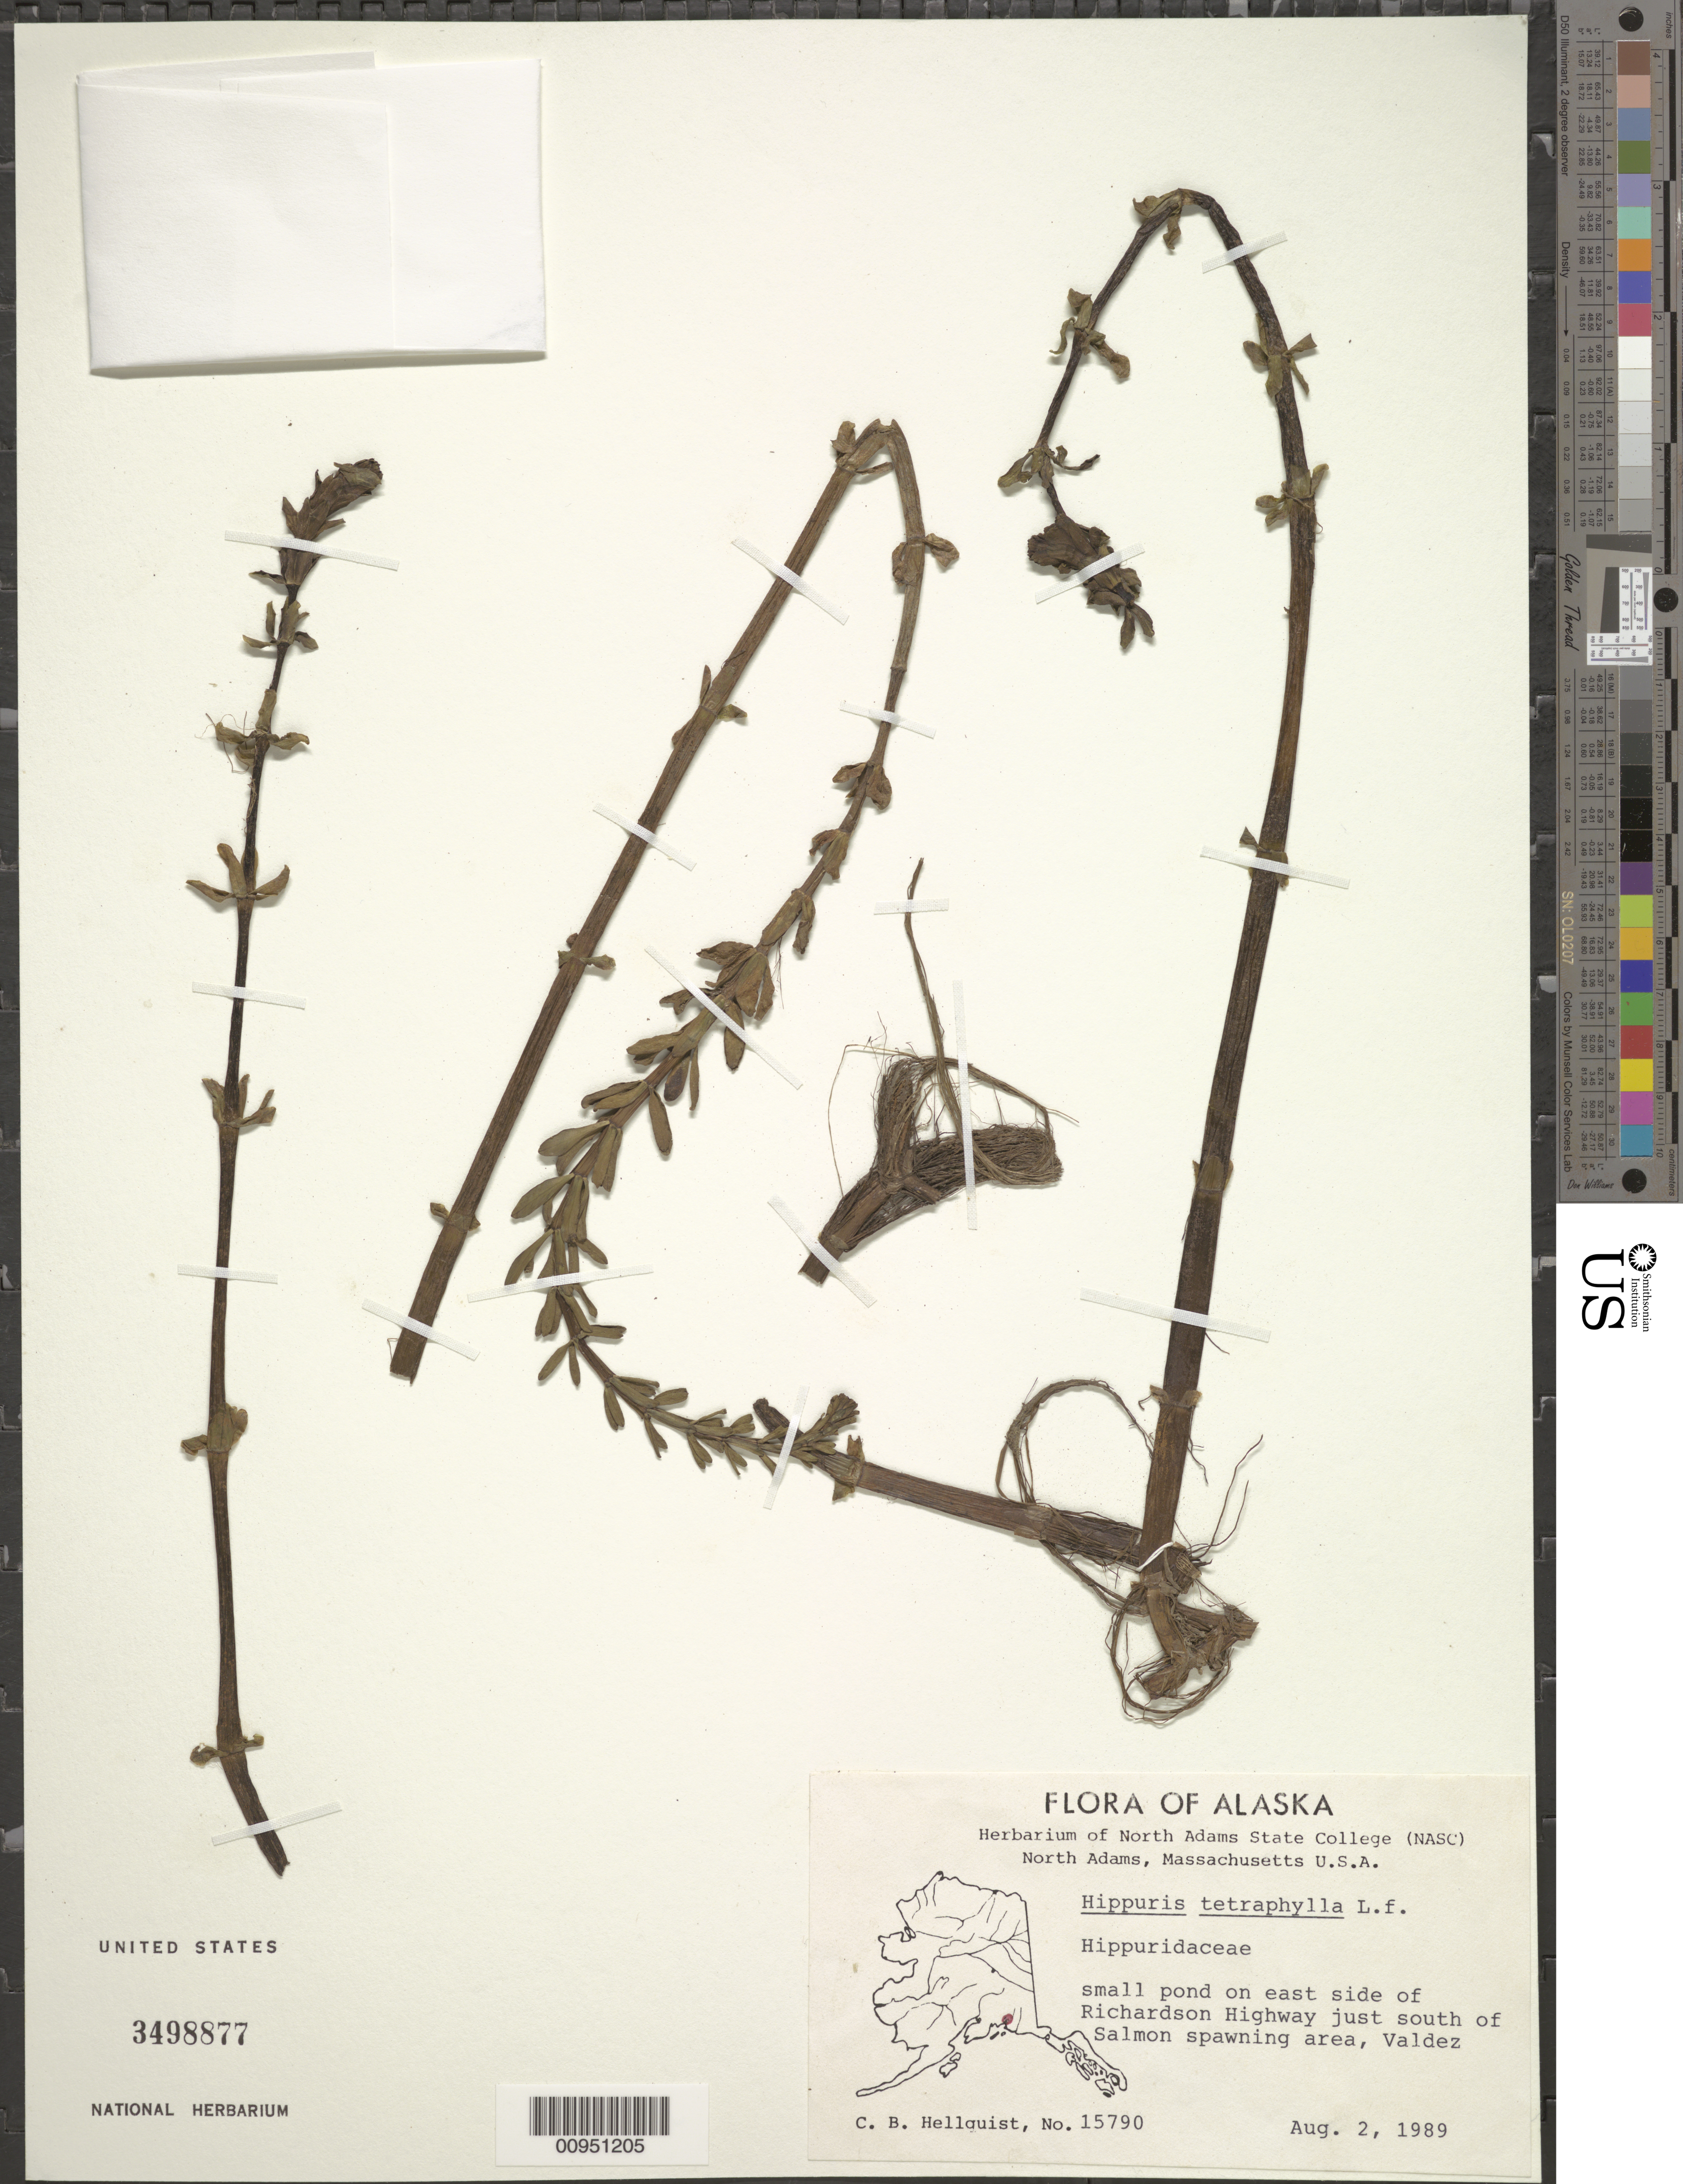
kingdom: Plantae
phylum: Tracheophyta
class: Magnoliopsida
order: Lamiales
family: Plantaginaceae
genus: Hippuris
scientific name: Hippuris tetraphylla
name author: L. f.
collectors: C. Hellquist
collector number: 15790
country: United States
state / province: Alaska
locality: E side of Richardson Highway, S of Salmon spawning area, Valdez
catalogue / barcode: US 3498877